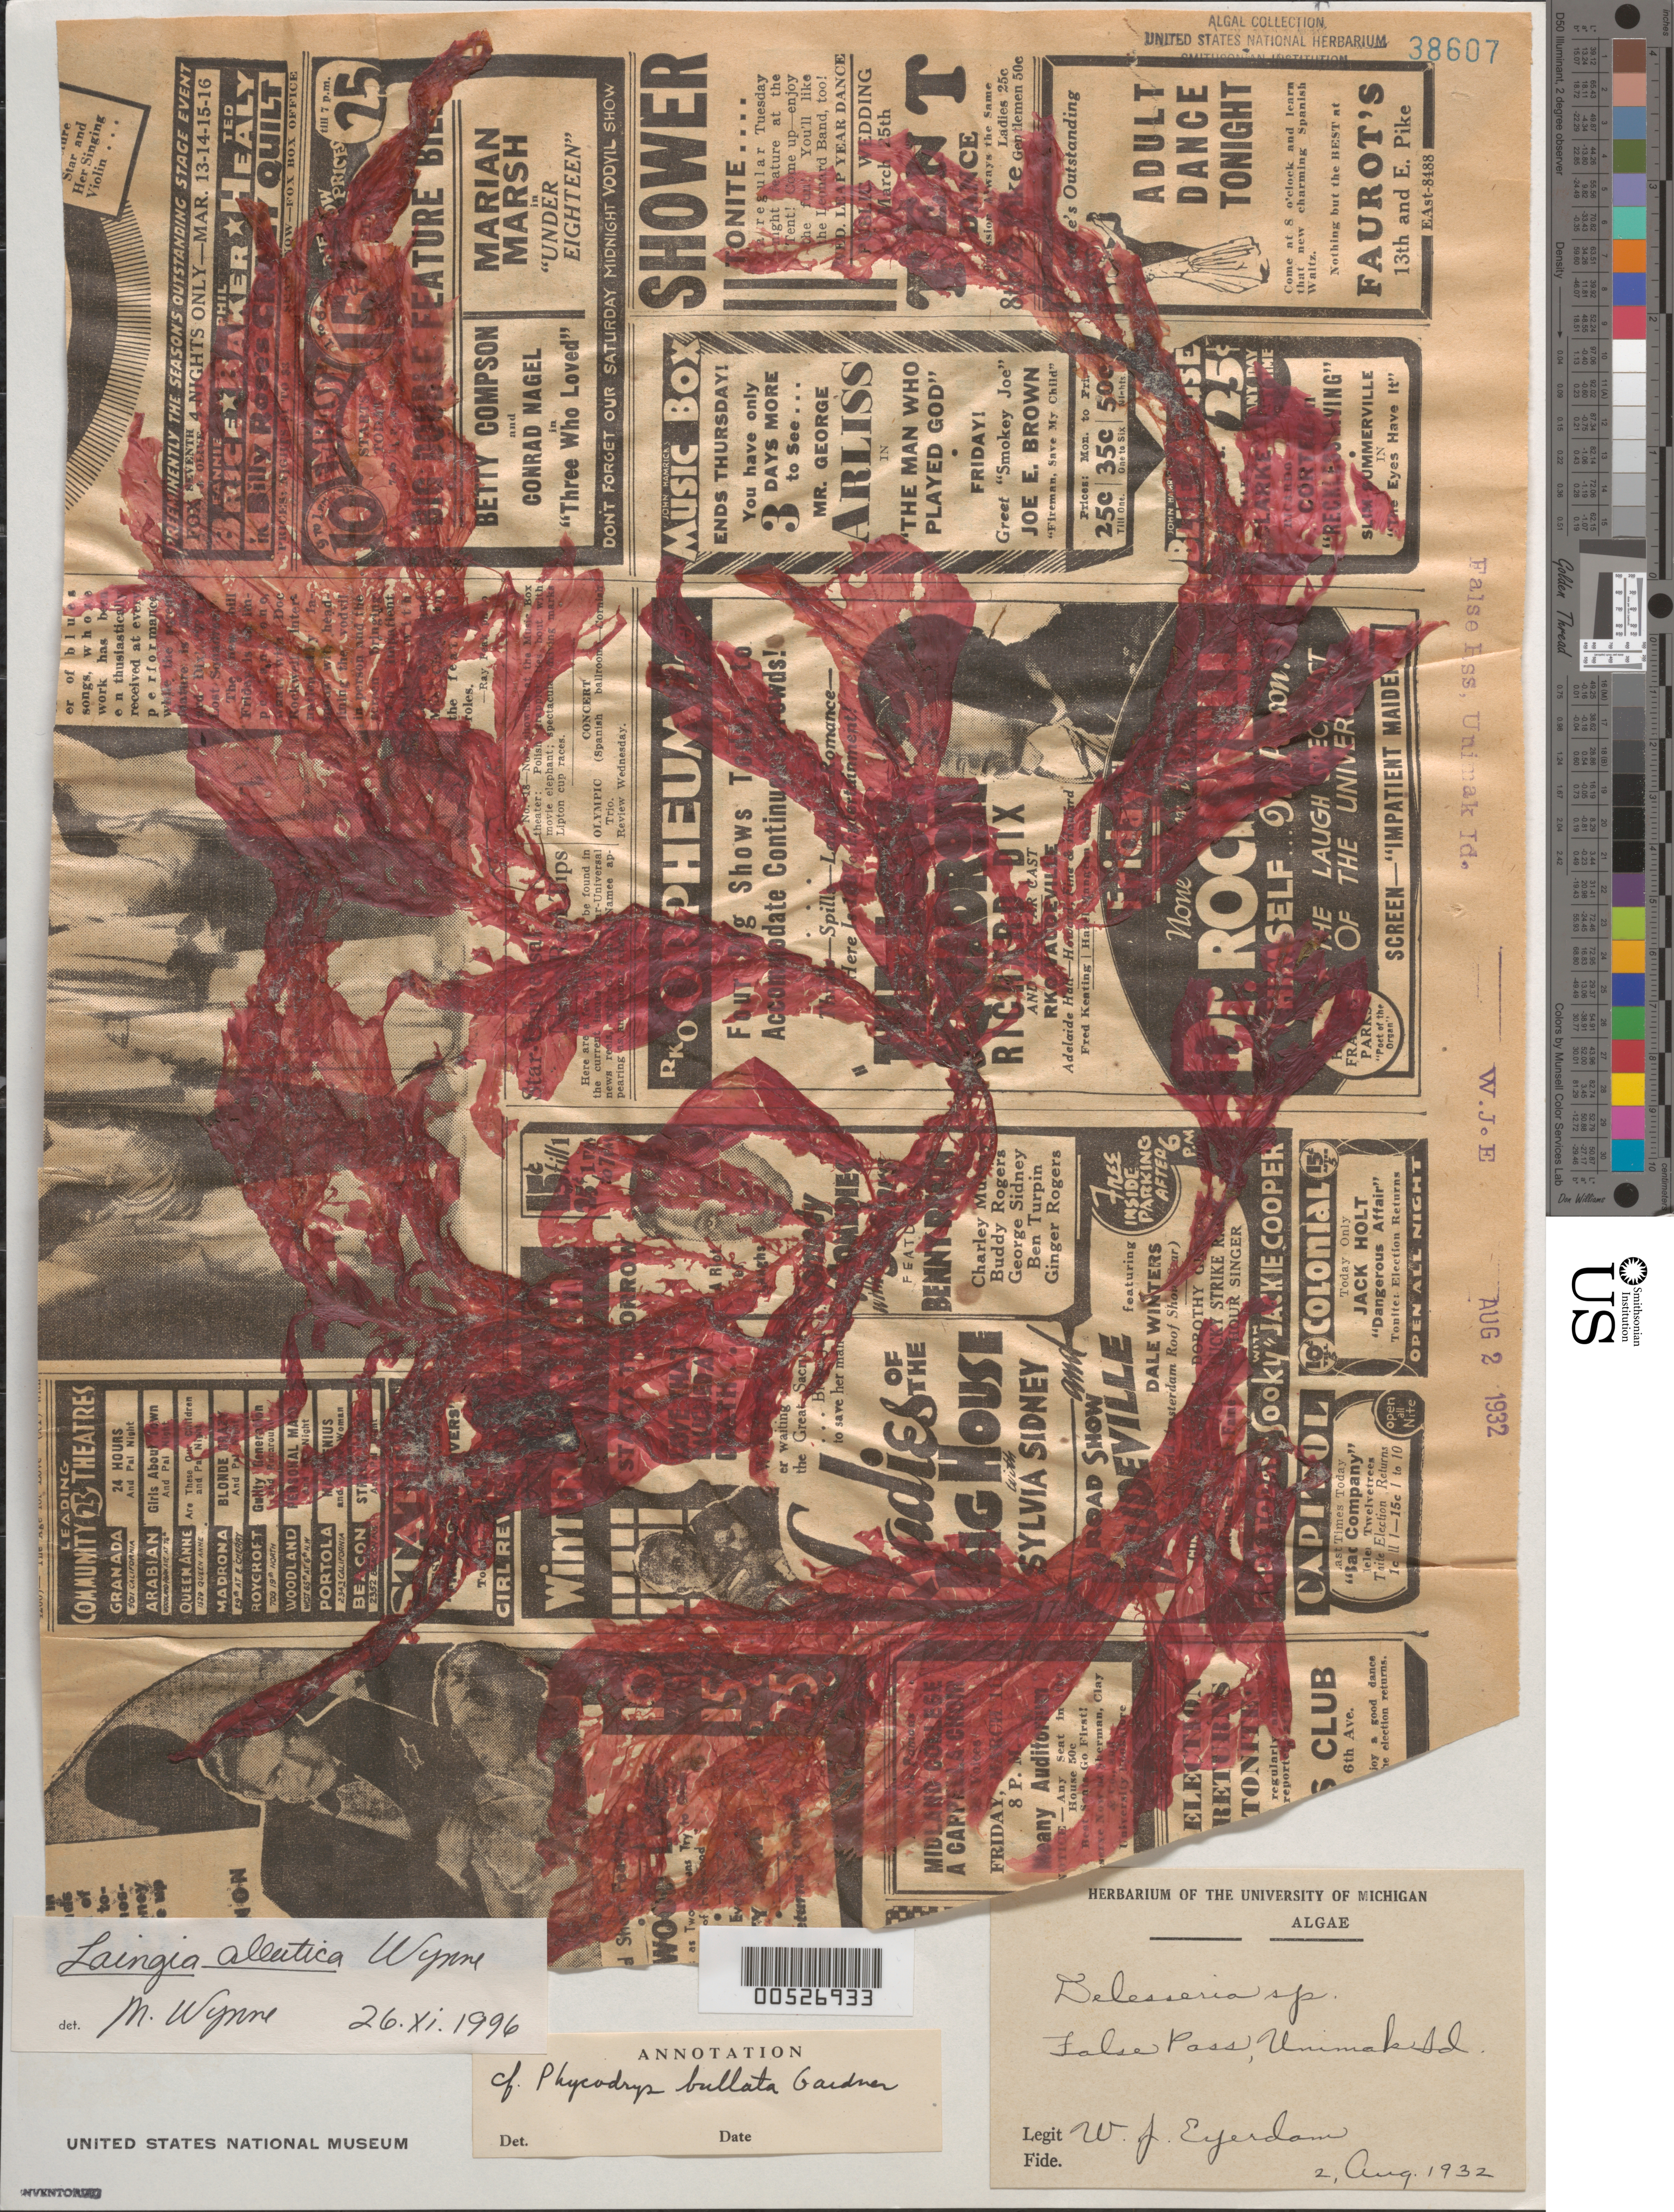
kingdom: Plantae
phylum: Rhodophyta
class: Florideophyceae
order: Ceramiales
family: Delesseriaceae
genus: Laingia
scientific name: Laingia aleutica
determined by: Wynne, M. J.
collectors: W. J. Eyerdam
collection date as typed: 02 Aug 1932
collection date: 1932-08-02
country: United States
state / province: Alaska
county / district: Aleutian Islands Division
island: Unimak Island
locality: False Pass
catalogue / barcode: US 38607